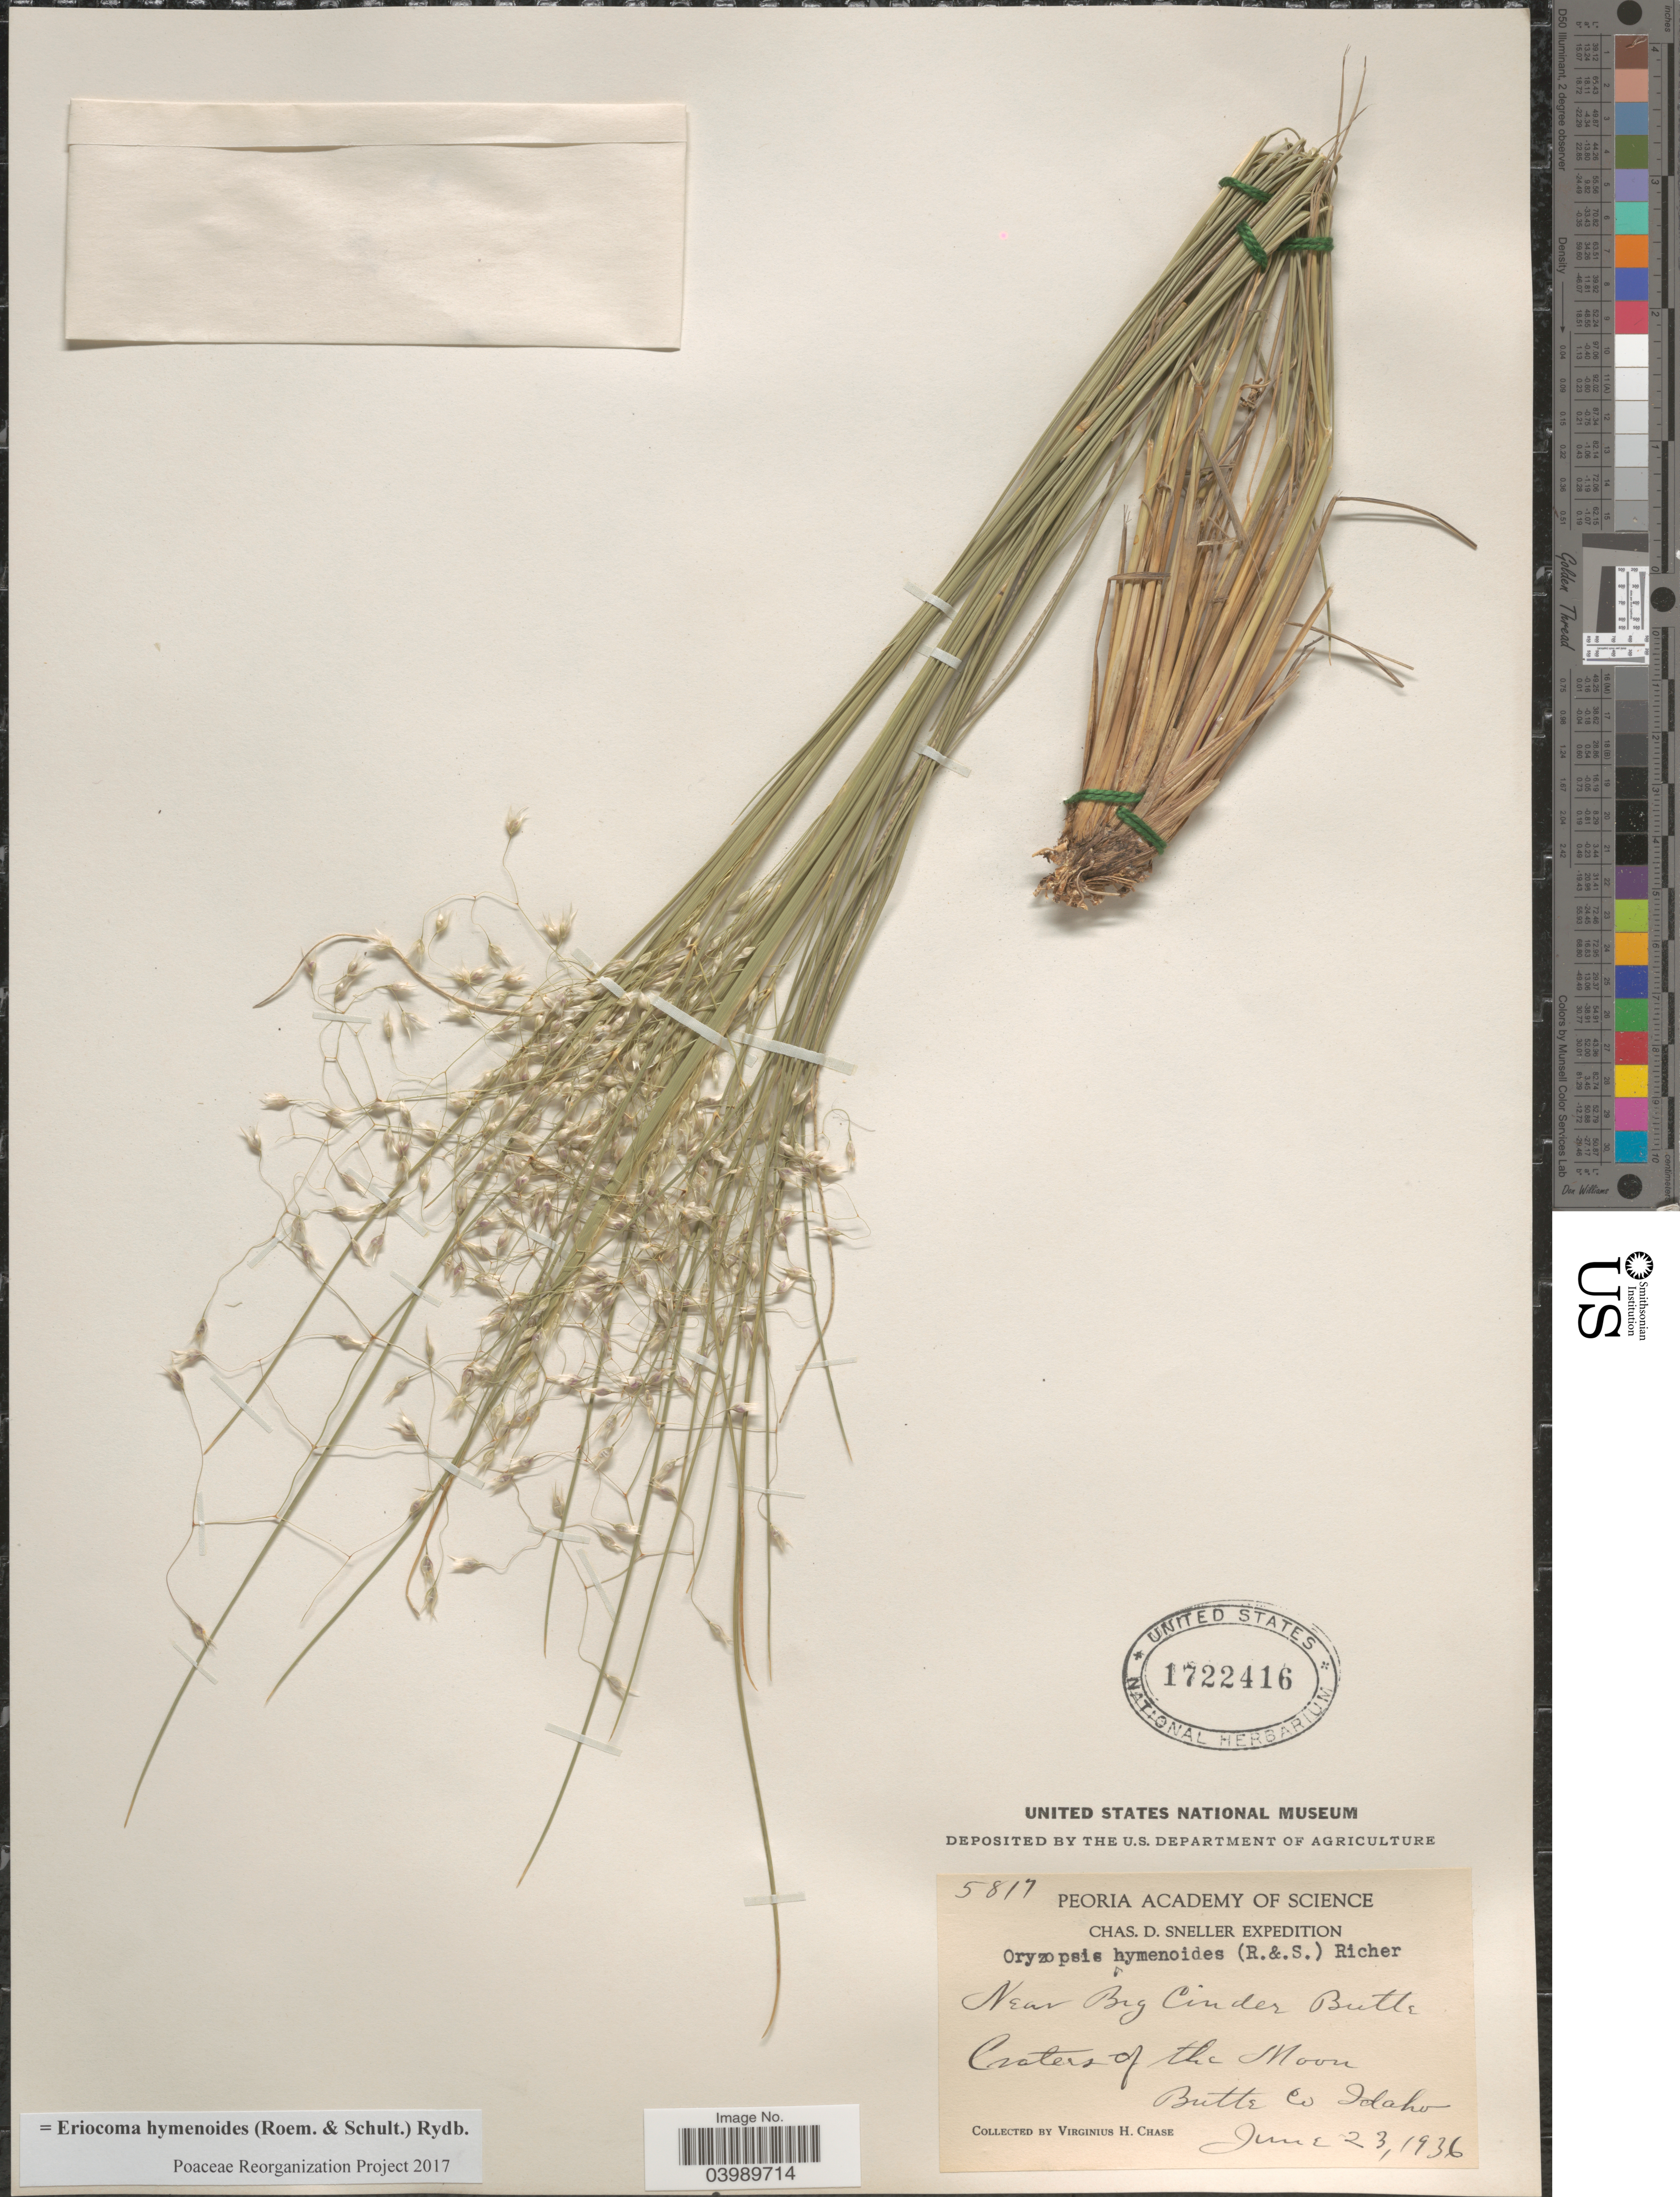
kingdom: Plantae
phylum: Tracheophyta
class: Liliopsida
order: Poales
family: Poaceae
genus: Eriocoma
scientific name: Eriocoma hymenoides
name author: (Roem. & Schult.) Rydb.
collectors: V. H. Chase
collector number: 5817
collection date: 1936-06-23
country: United States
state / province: Idaho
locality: Near Big Cinder Butte. Craters of the Moon. Butte Co.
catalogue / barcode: US 1722416